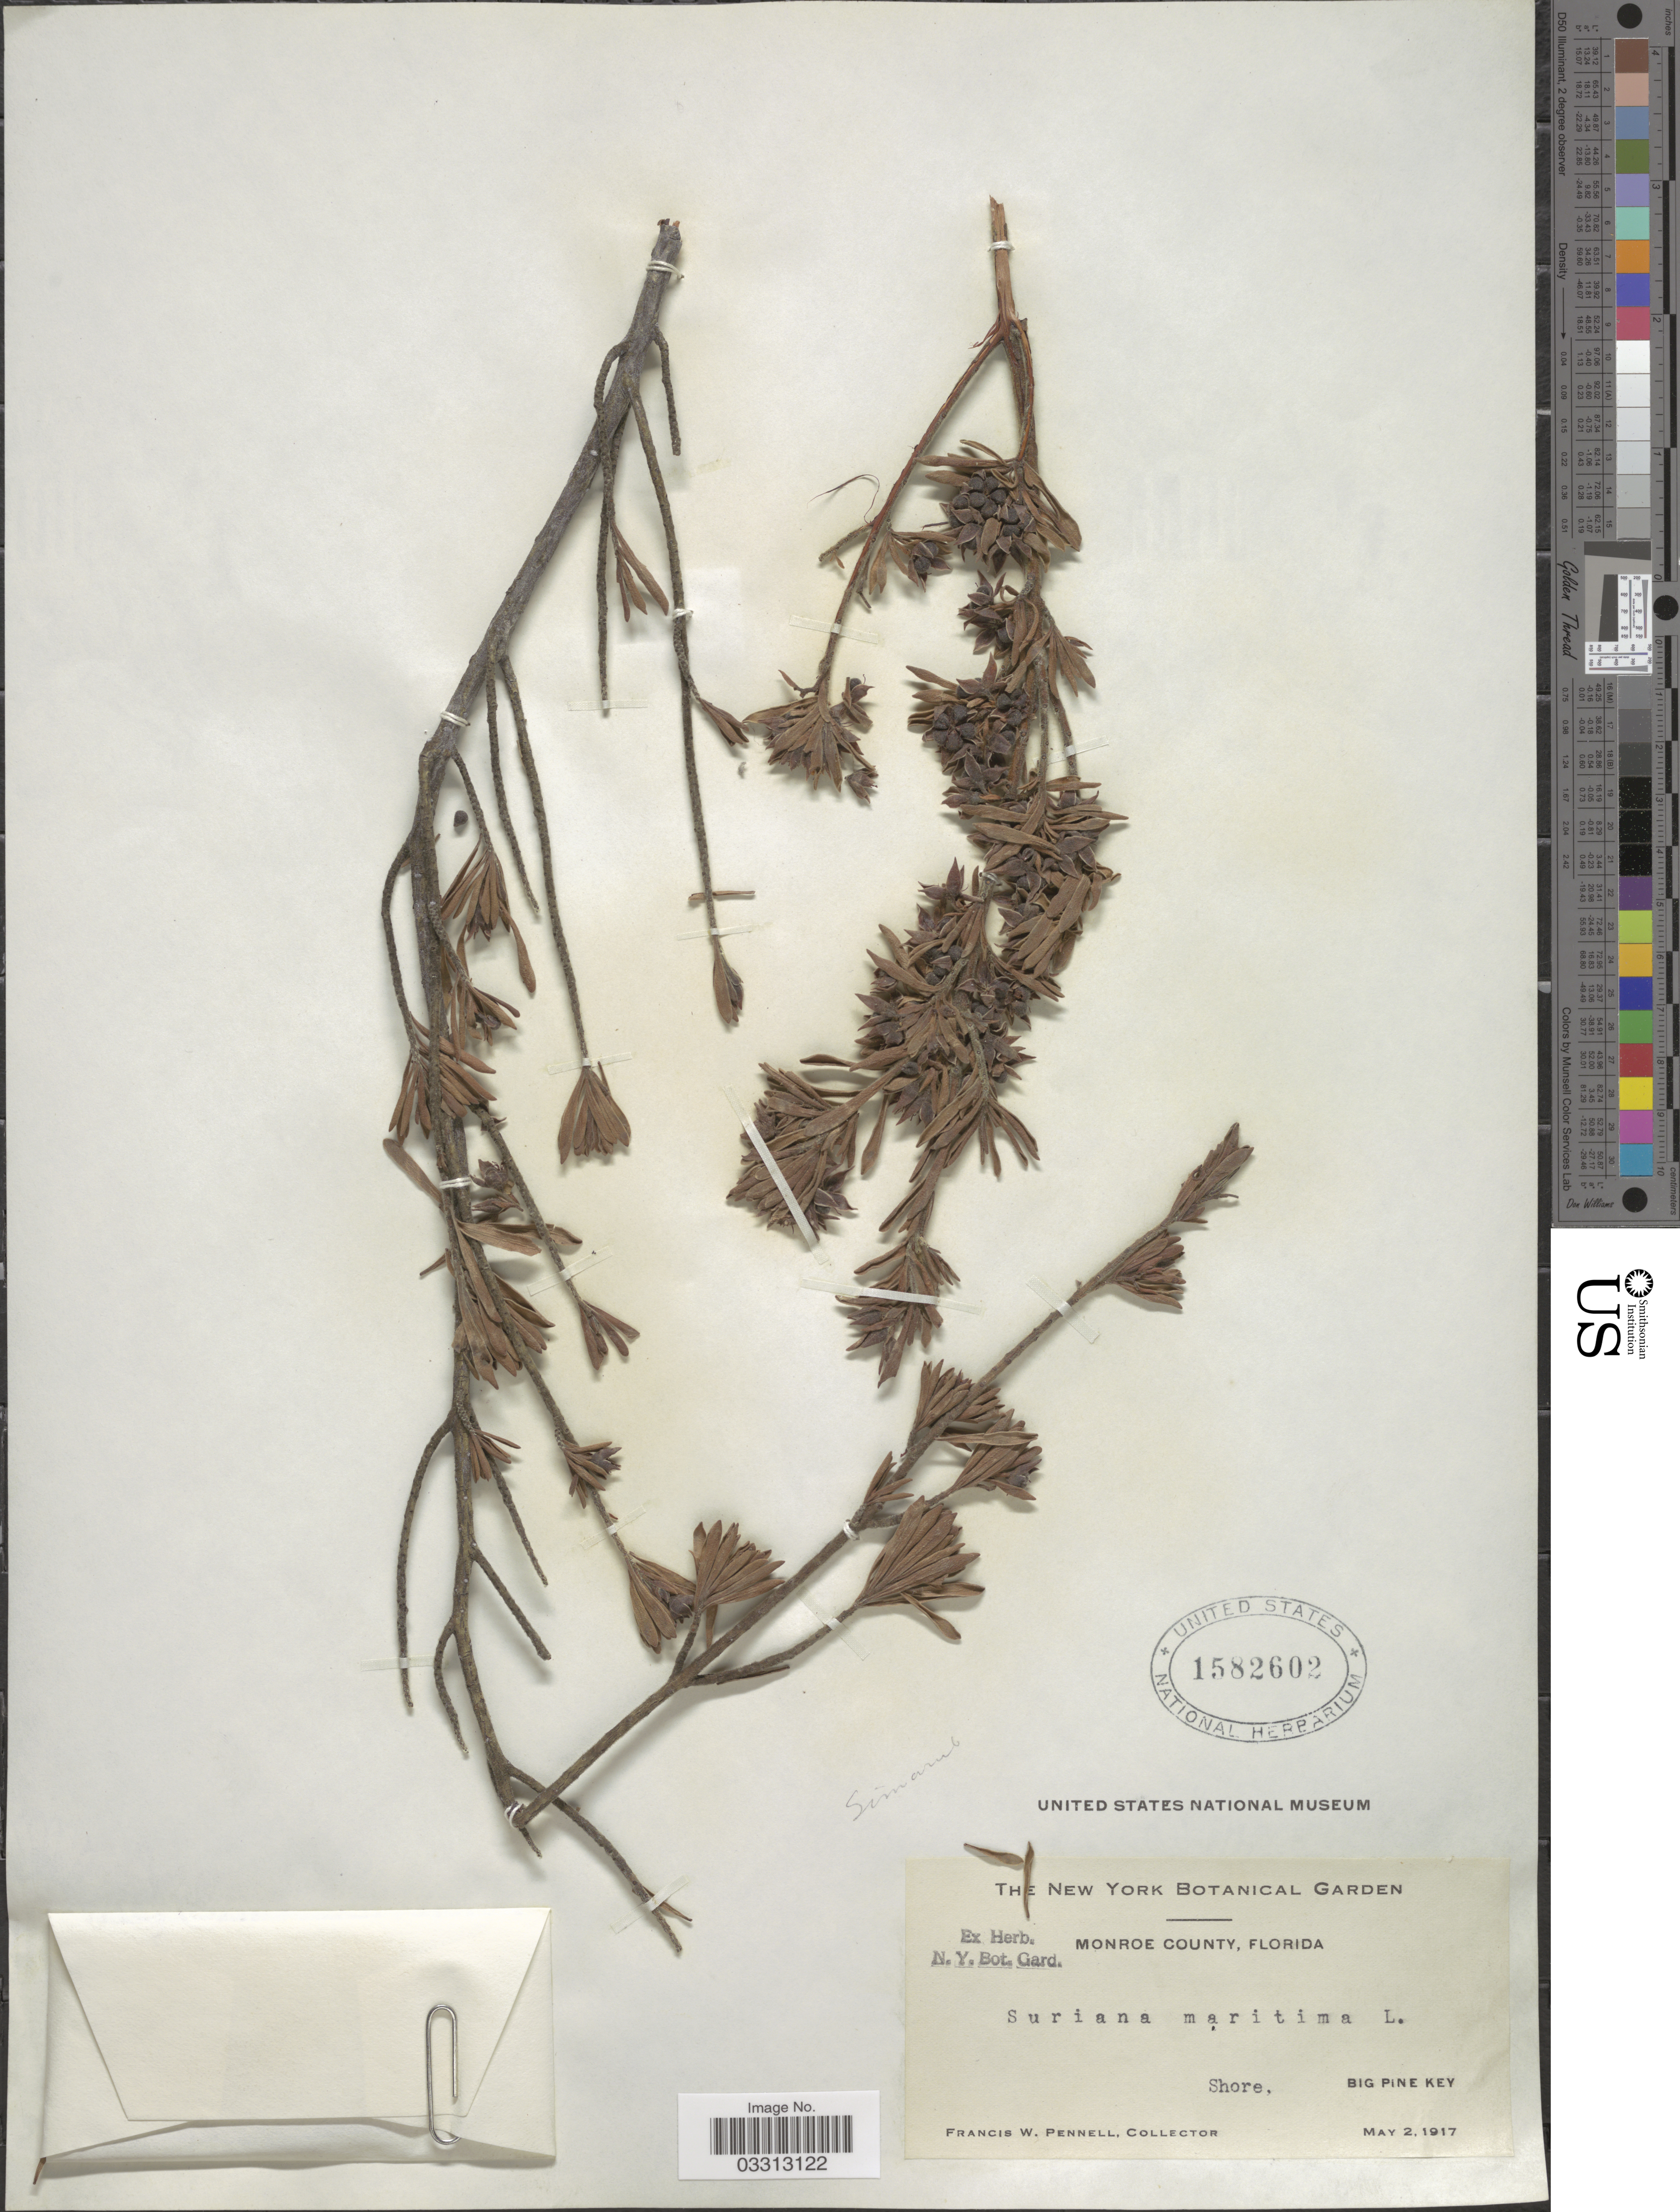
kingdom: Plantae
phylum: Tracheophyta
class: Magnoliopsida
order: Fabales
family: Surianaceae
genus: Suriana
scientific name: Suriana maritima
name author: L.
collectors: F. W. Pennell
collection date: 1917-05-02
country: United States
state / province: Florida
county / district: Monroe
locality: Monroe County. Shore, Big Pine Key.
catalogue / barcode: US 1582602